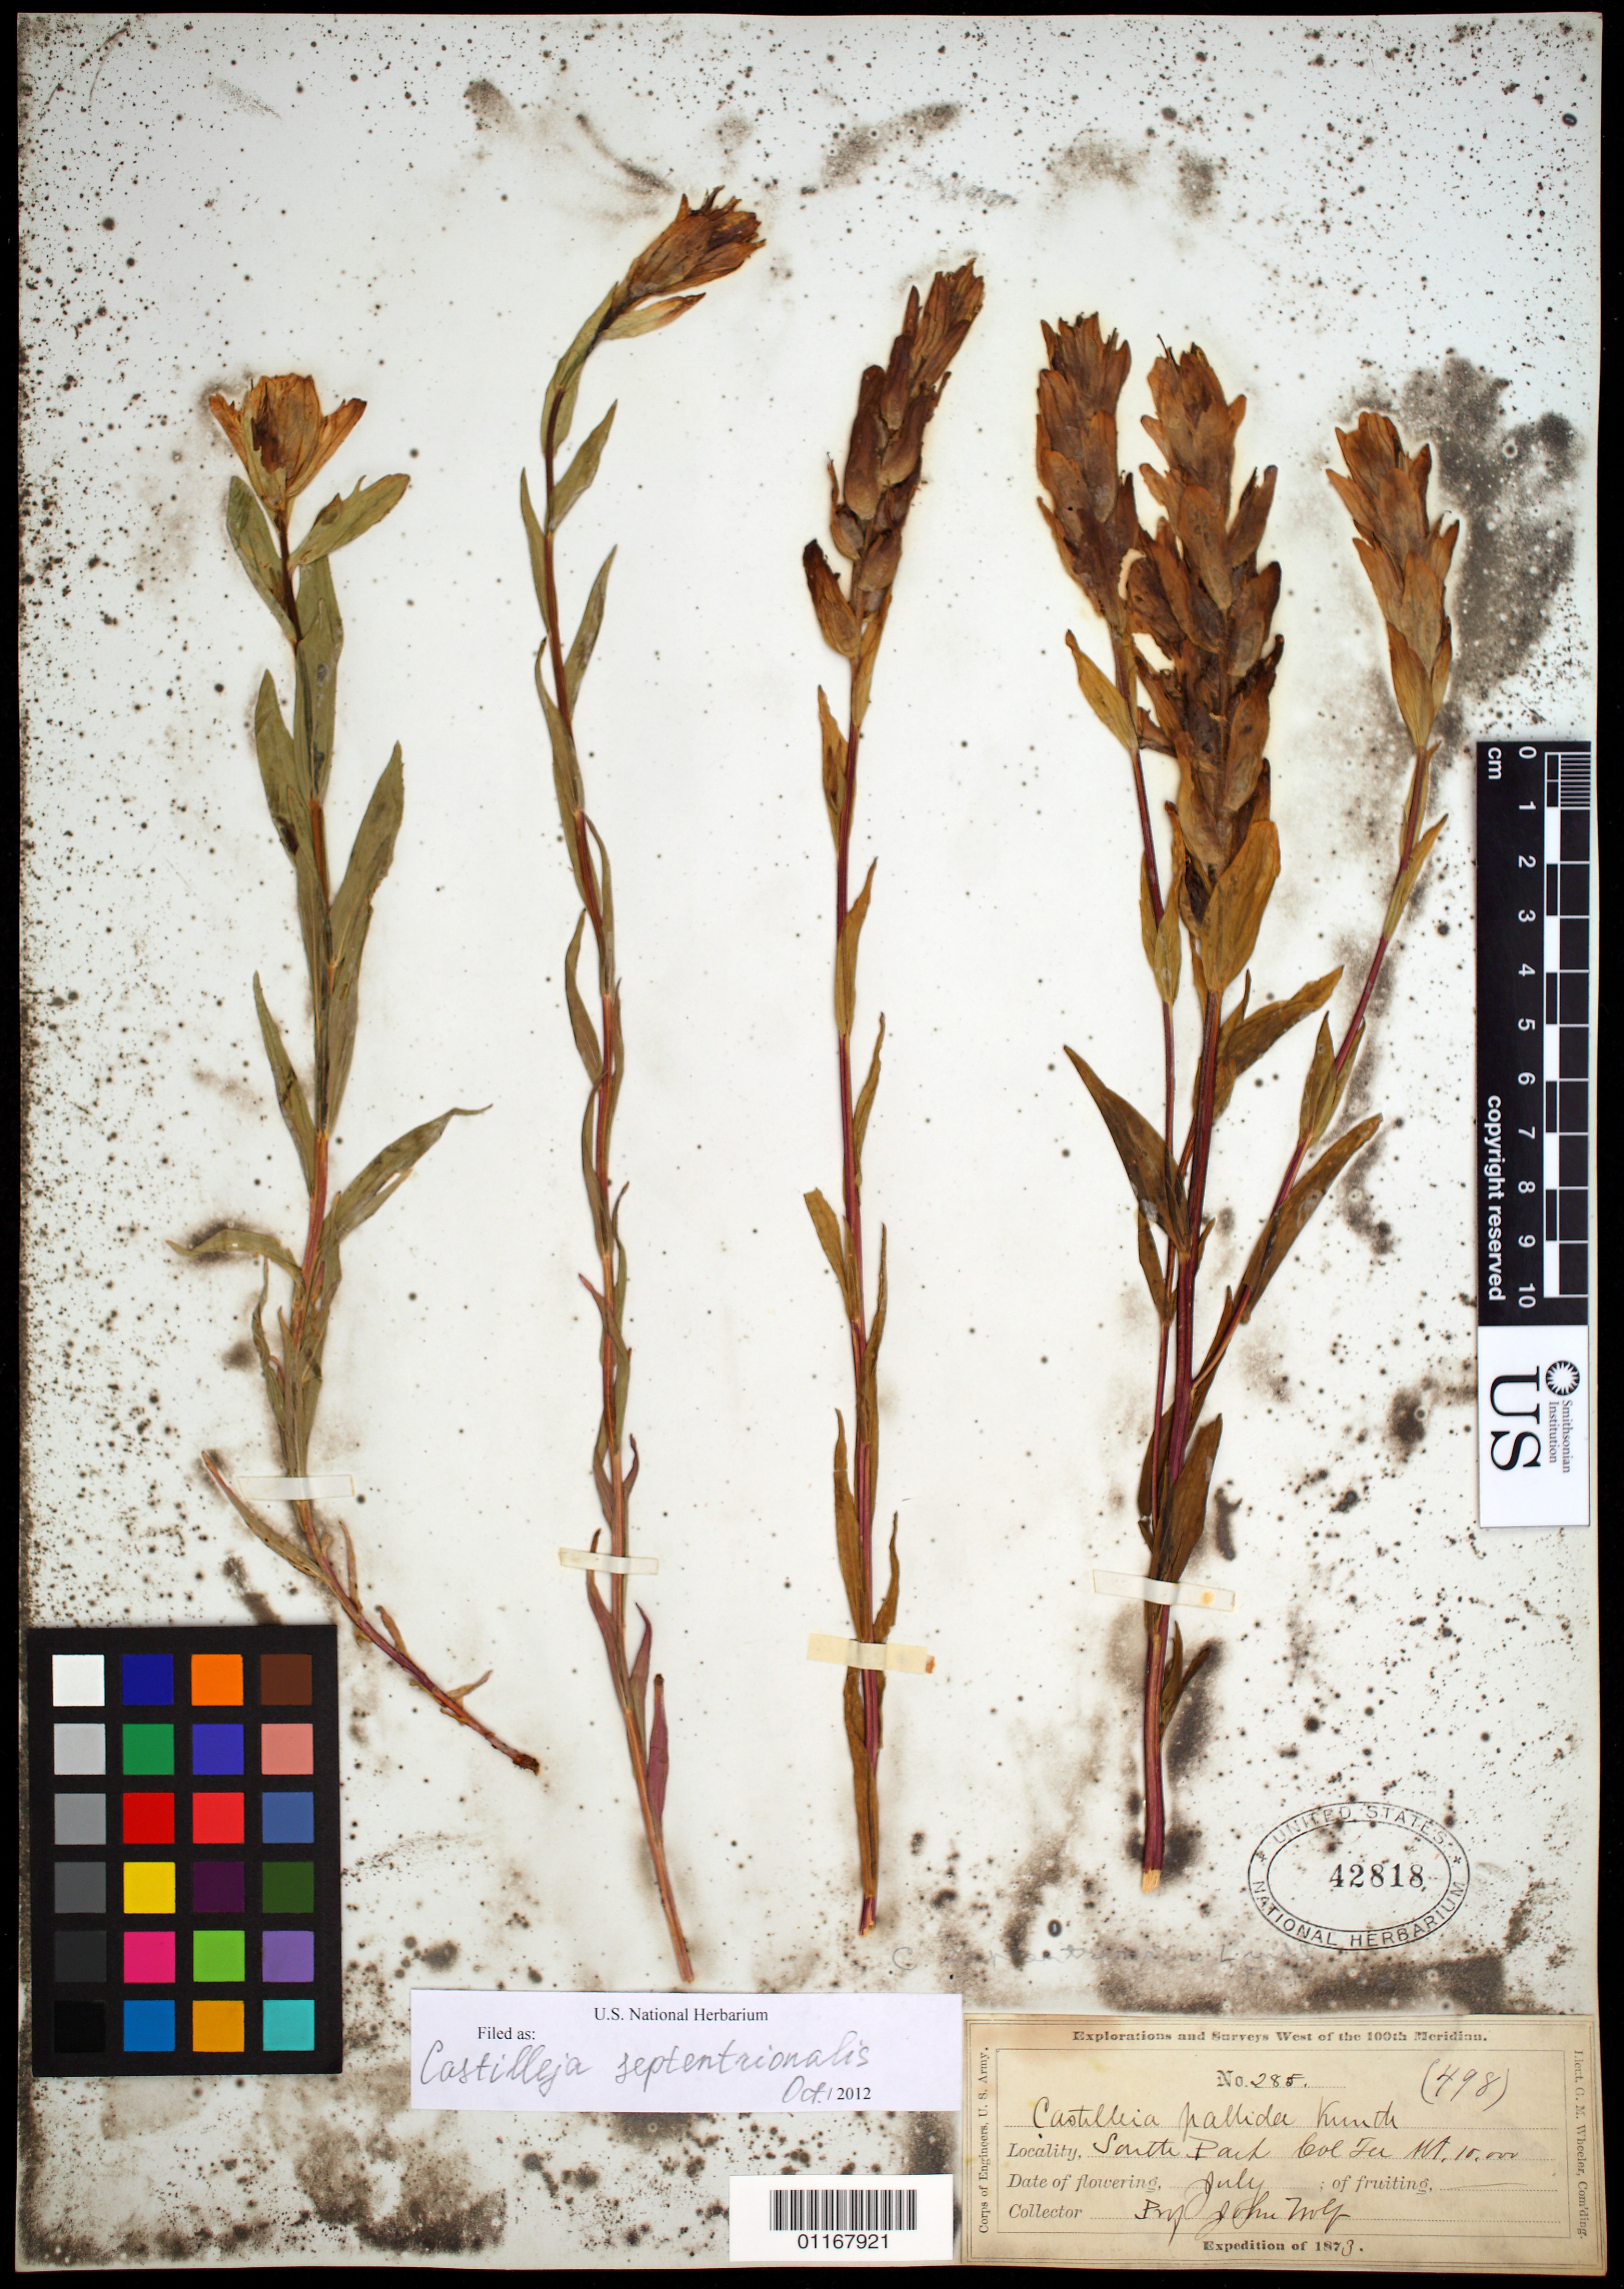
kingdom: Plantae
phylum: Tracheophyta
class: Magnoliopsida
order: Lamiales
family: Orobanchaceae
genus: Castilleja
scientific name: Castilleja septentrionalis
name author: Lindl.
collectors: J. Wolf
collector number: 285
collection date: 1873-07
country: United States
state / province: Colorado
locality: South Park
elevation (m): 3048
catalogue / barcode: US 42818